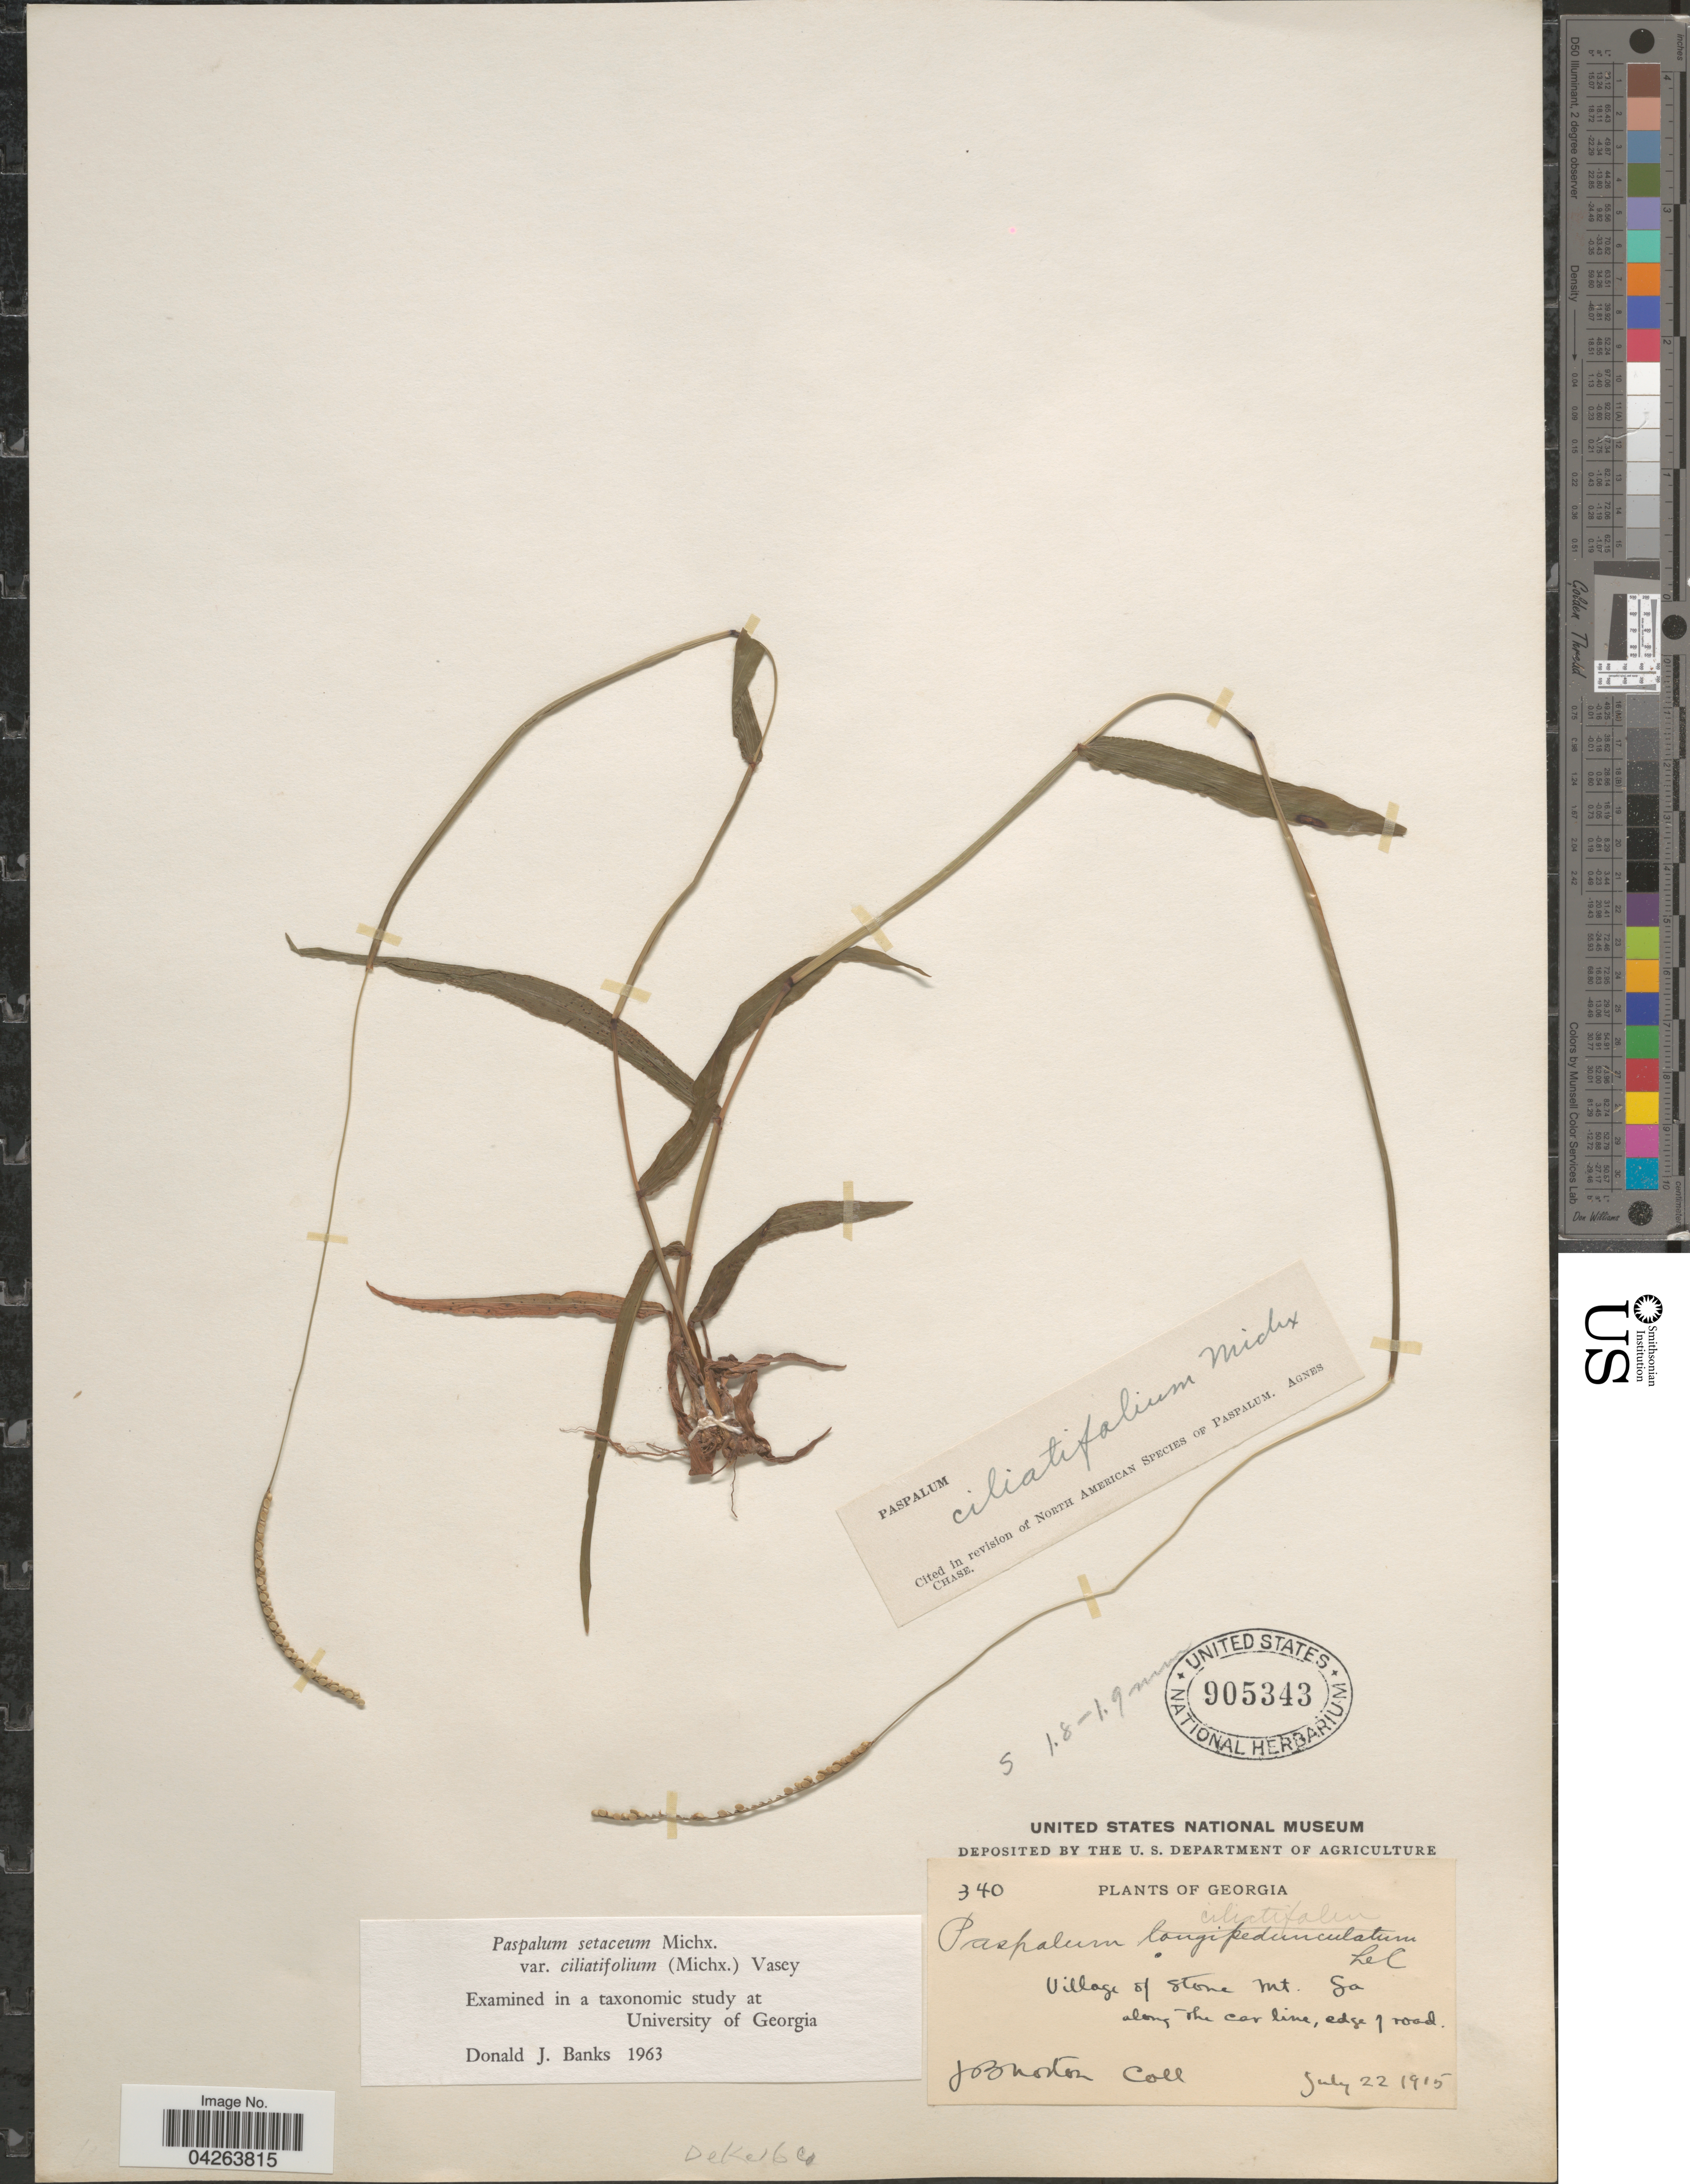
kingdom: Plantae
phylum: Tracheophyta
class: Liliopsida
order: Poales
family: Poaceae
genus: Paspalum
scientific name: Paspalum setaceum var. ciliatifolium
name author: (Michx.) Vasey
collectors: J. B. Norton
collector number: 340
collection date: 1915-07-22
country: United States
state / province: Georgia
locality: Village of Stone Mt. Along the car line, edge of road. DeKalb Co.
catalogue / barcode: US 905343